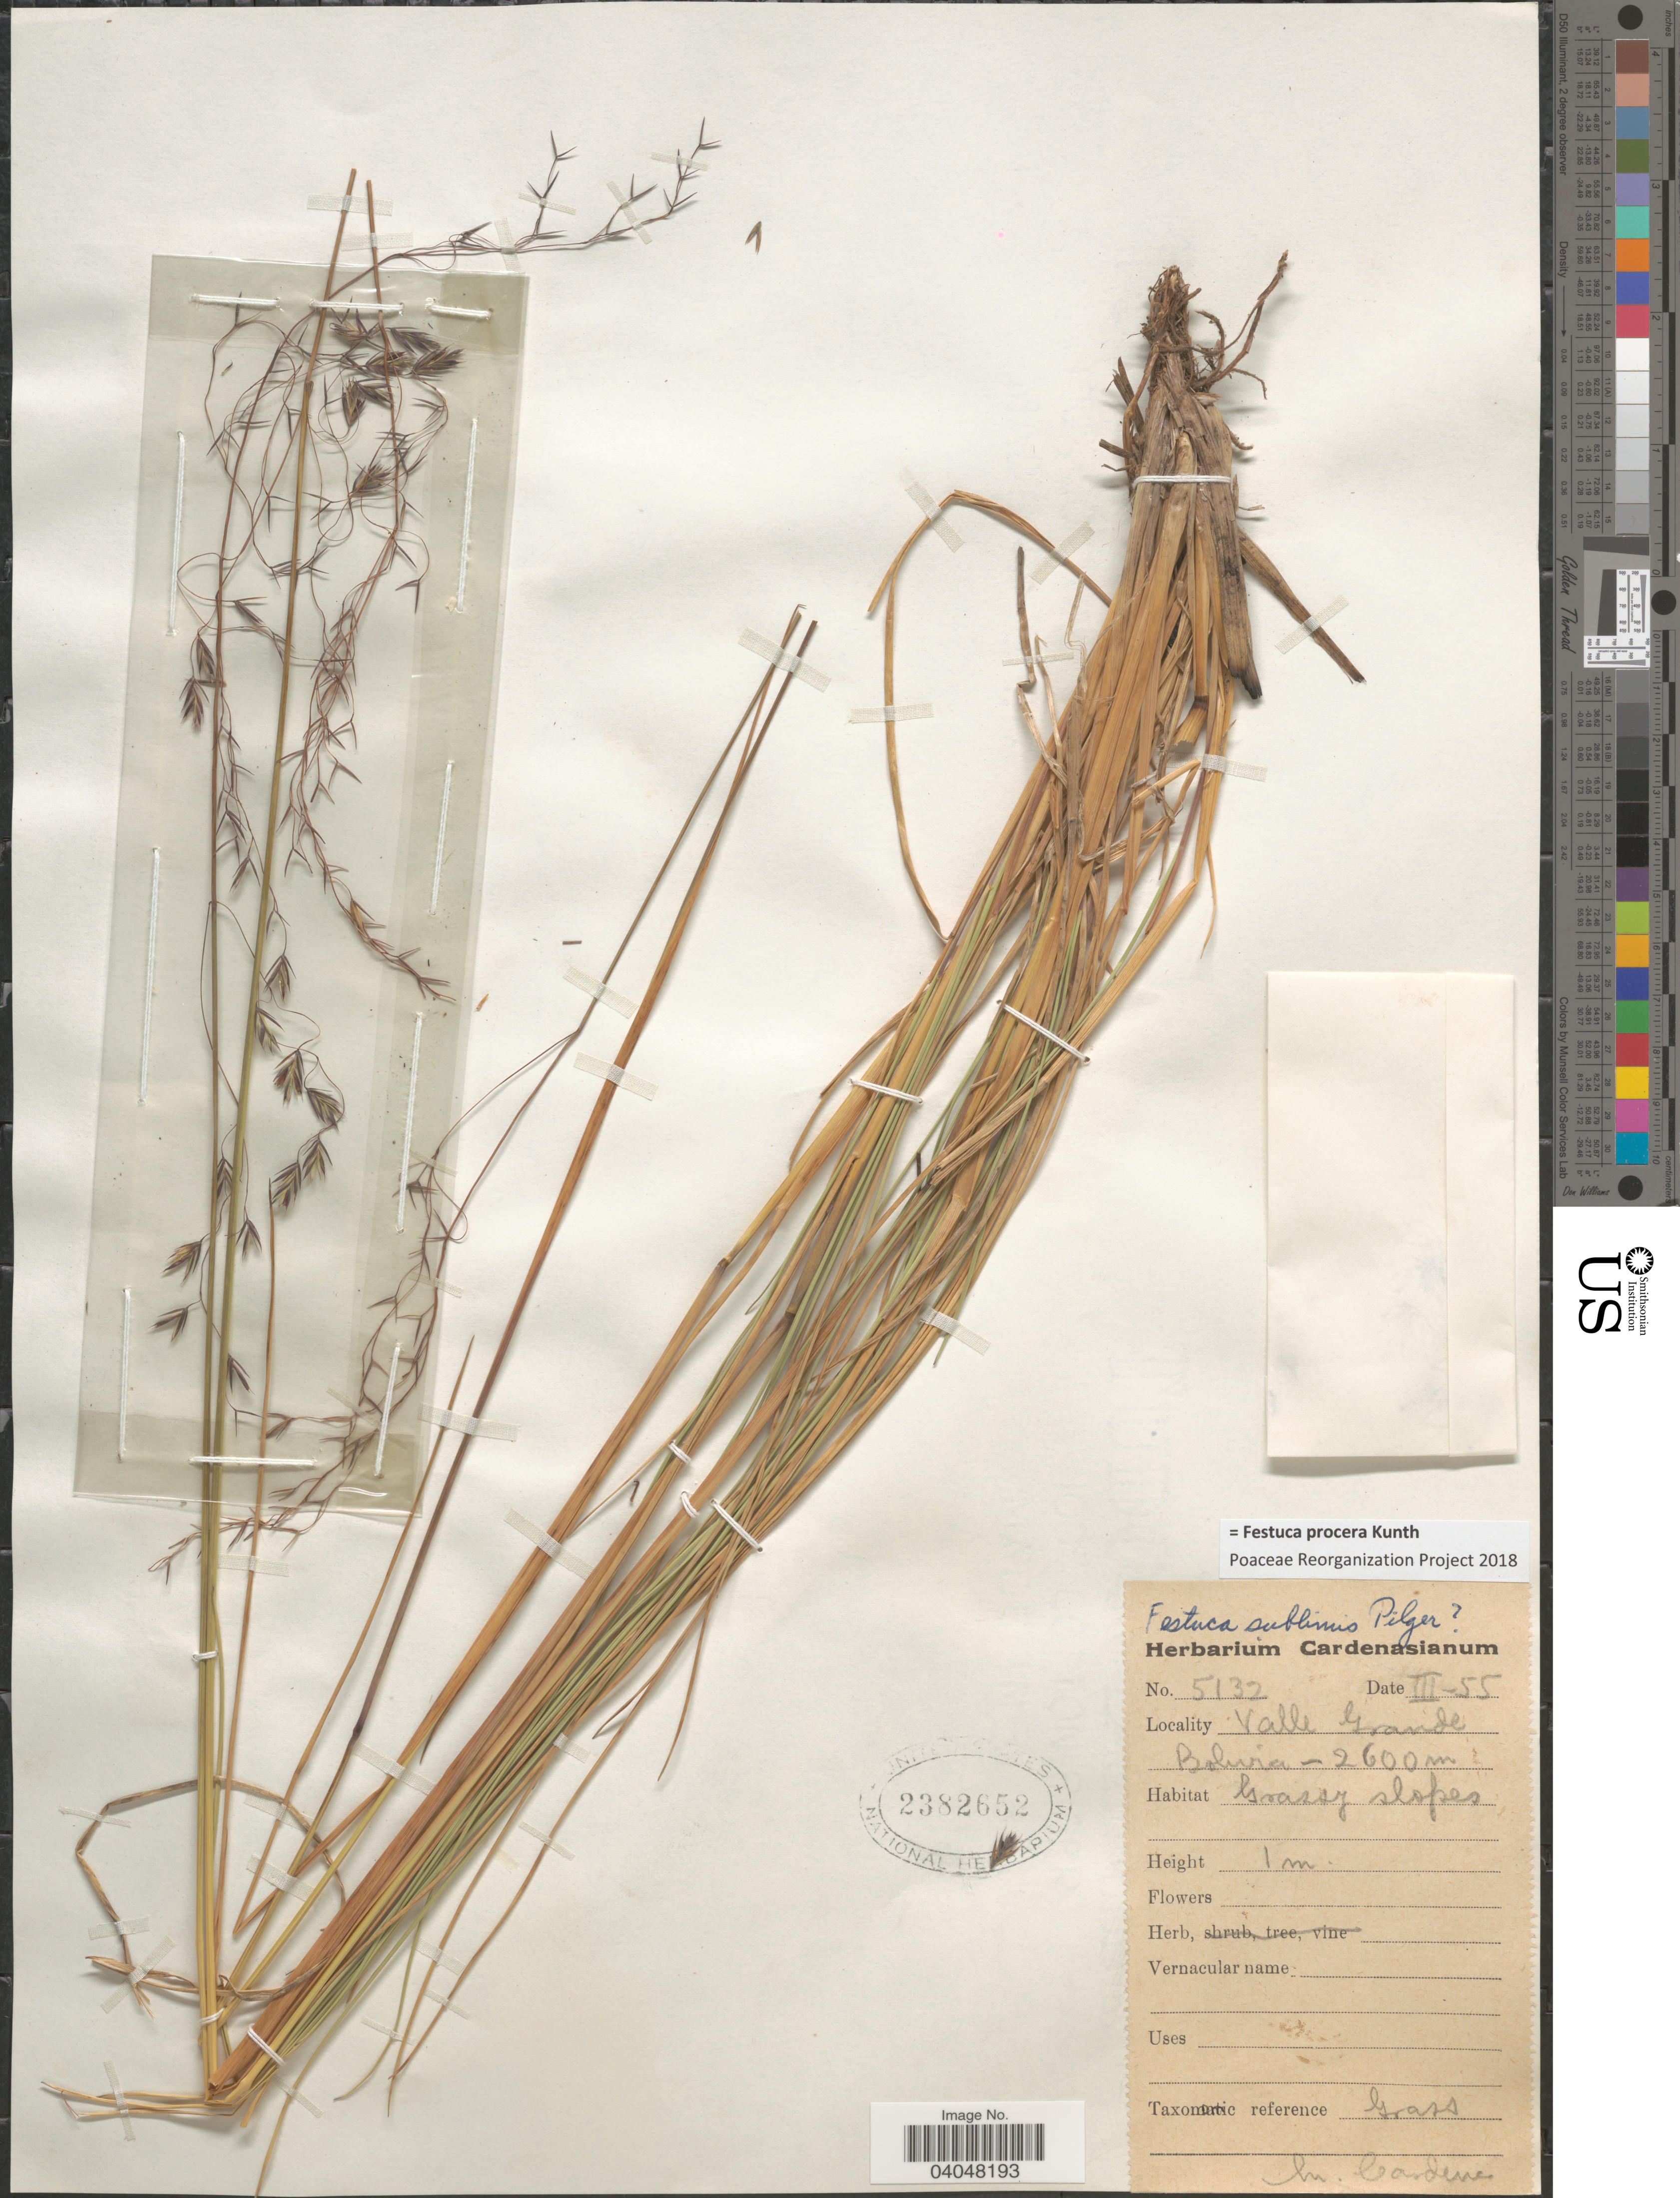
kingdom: Plantae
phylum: Tracheophyta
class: Liliopsida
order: Poales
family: Poaceae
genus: Festuca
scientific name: Festuca procera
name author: Kunth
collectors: M. Cárdenas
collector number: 5132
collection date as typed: Transcribed d/m/y: /3/55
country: Bolivia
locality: Valle Grande.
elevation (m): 2600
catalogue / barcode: US 2382652